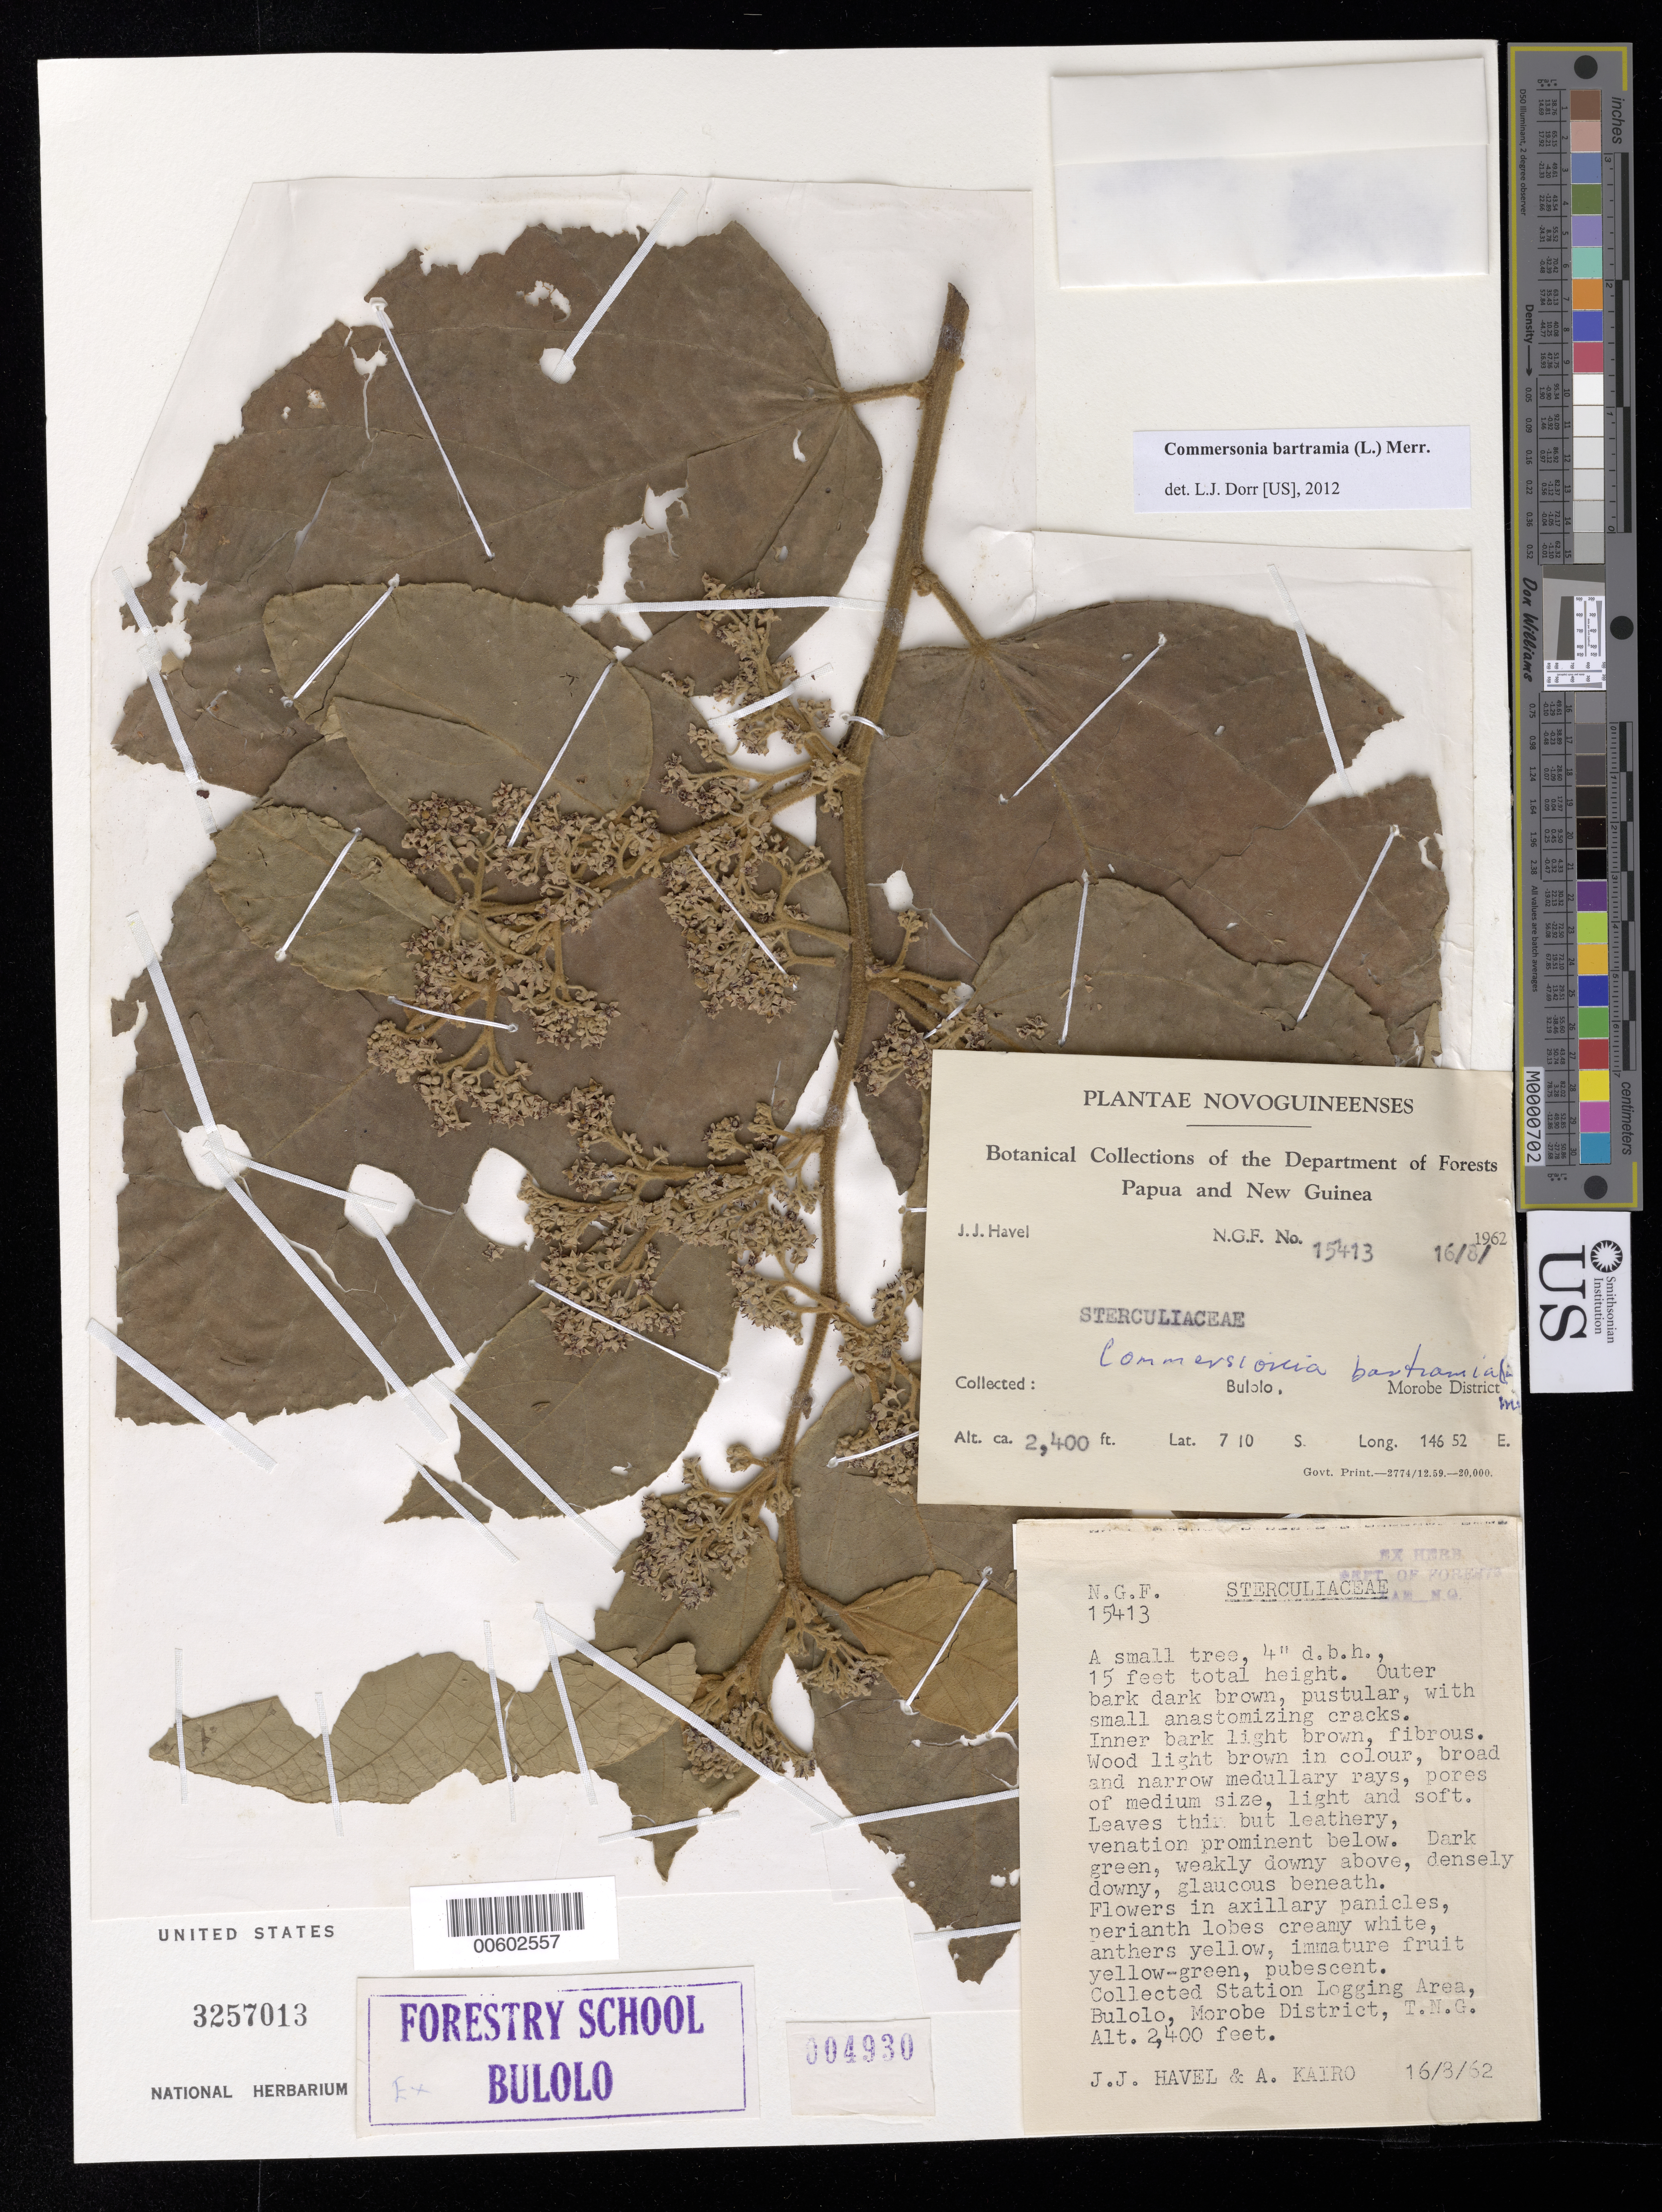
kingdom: Plantae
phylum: Tracheophyta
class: Magnoliopsida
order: Malvales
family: Malvaceae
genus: Commersonia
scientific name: Commersonia bartramia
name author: (L.) Merr.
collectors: J. Havel & A. Kairo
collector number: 15413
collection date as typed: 16 Aug 1962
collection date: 1962-08-16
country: Papua New Guinea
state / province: Morobe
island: New Guinea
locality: Station Logging Area, Bulolo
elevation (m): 731.5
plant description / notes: US, A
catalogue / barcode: US 3257013